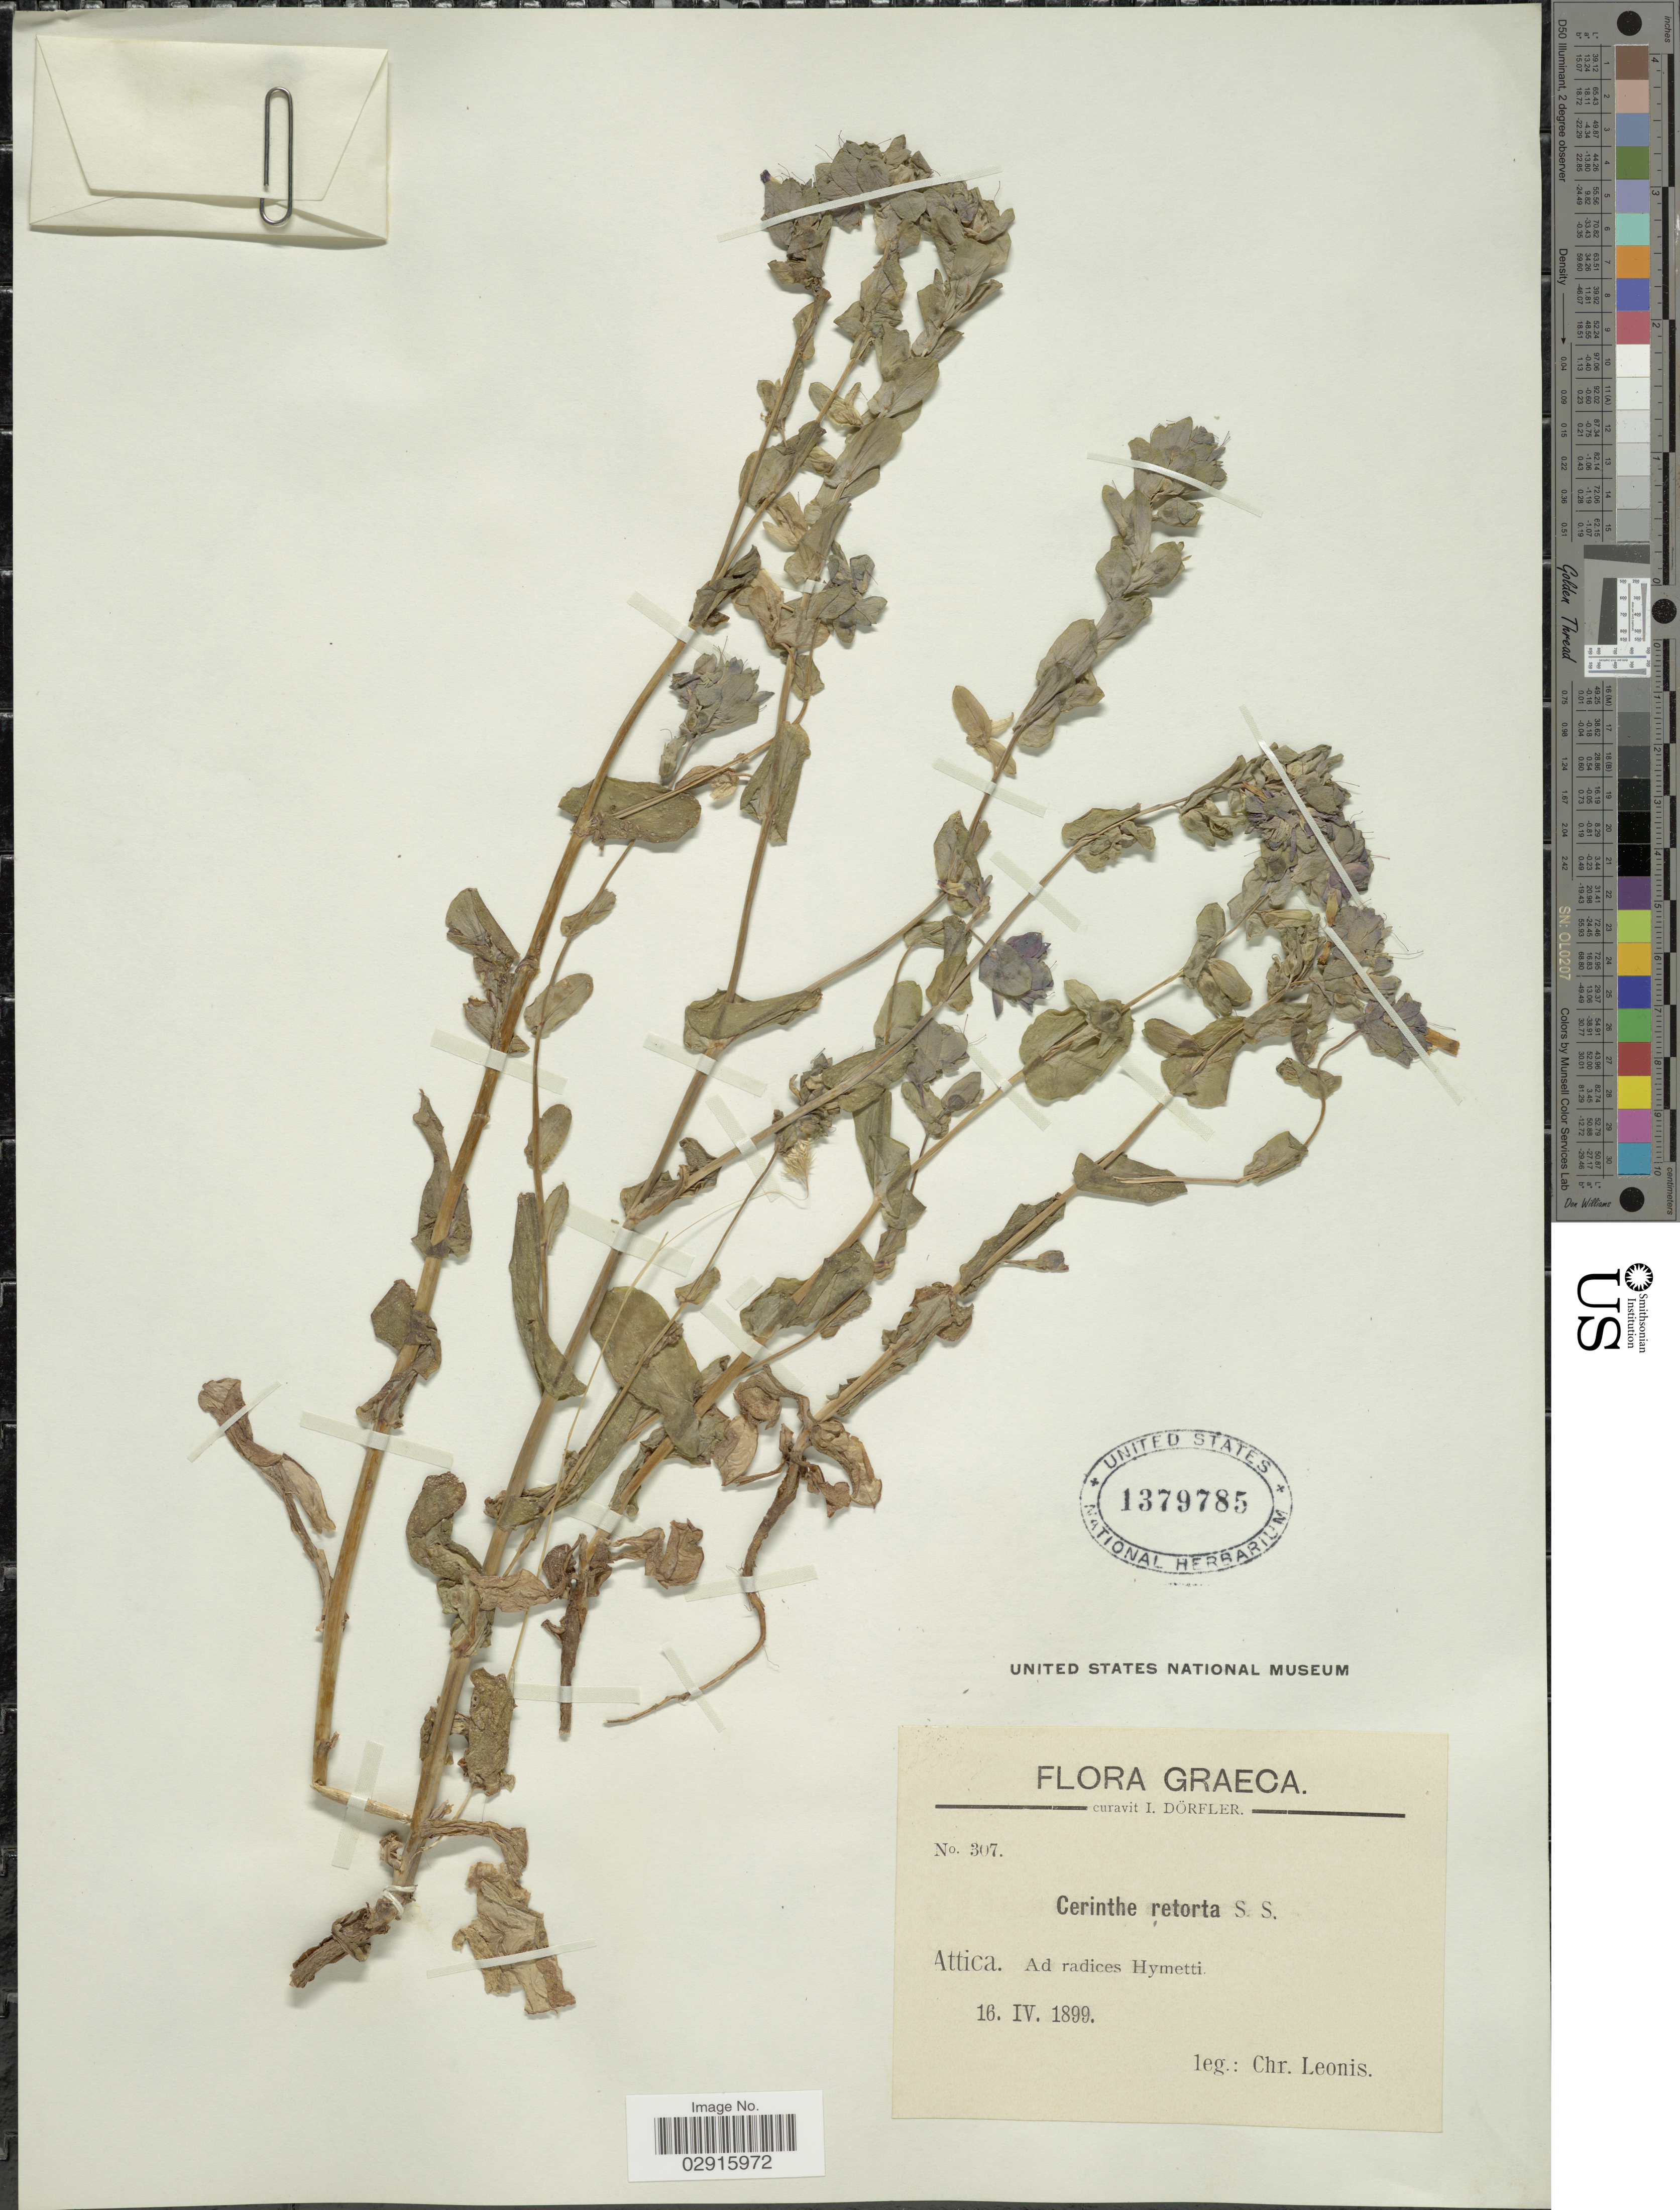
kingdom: Plantae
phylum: Tracheophyta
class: Magnoliopsida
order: Boraginales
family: Boraginaceae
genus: Cerinthe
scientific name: Cerinthe retorta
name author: Sm.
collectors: C. Leonis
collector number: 307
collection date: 1899-04-16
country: Greece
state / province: Attica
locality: Graeca, ad radices Hymetti.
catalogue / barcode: US 1379785